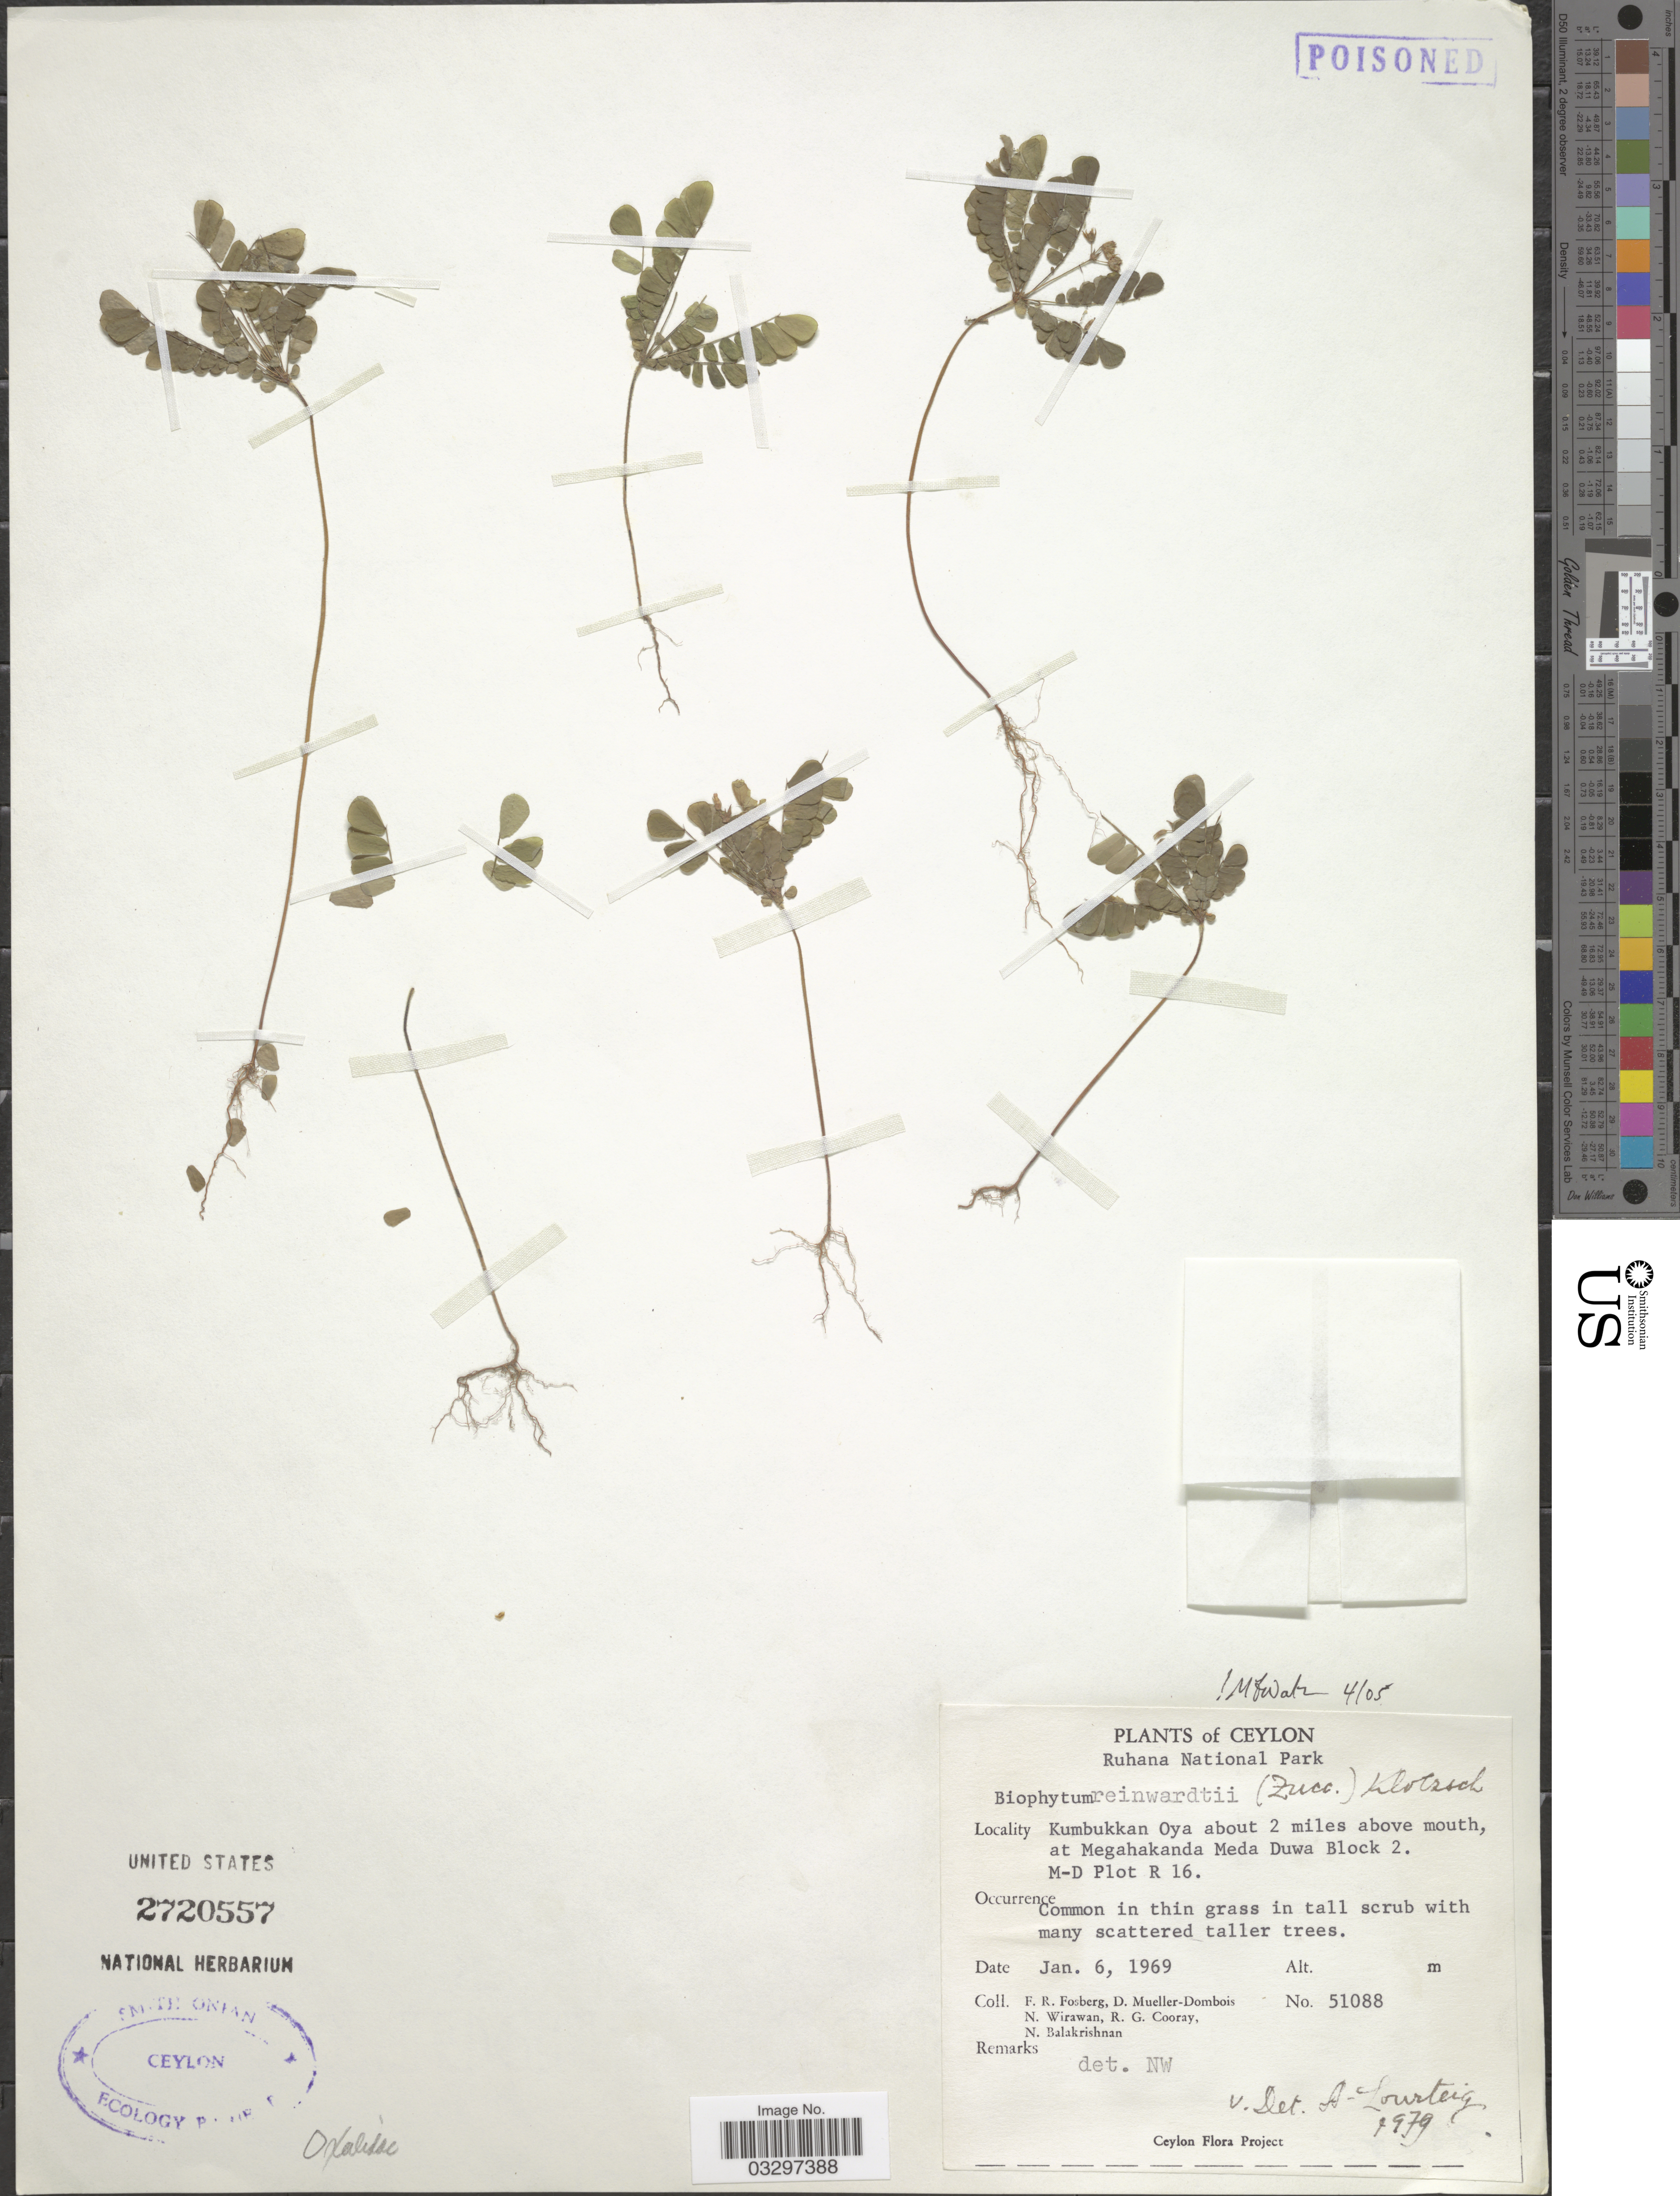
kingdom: Plantae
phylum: Tracheophyta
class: Magnoliopsida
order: Oxalidales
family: Oxalidaceae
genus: Biophytum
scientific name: Biophytum reinwardtii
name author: (Zucc.) Klotzsch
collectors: F. R. Fosberg, D. Mueller-Dombois, N. Wirawan, R. Cooray & N. Balakrishnan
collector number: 51088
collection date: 1969-01-06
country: Sri Lanka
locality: Ceylon. Ruhuna National Park. Kumbukkan Oya about 2 miles above mouth, at Megahakanda Meda Duwa Block 2. M-D Plot R 16.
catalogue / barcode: US 2720557